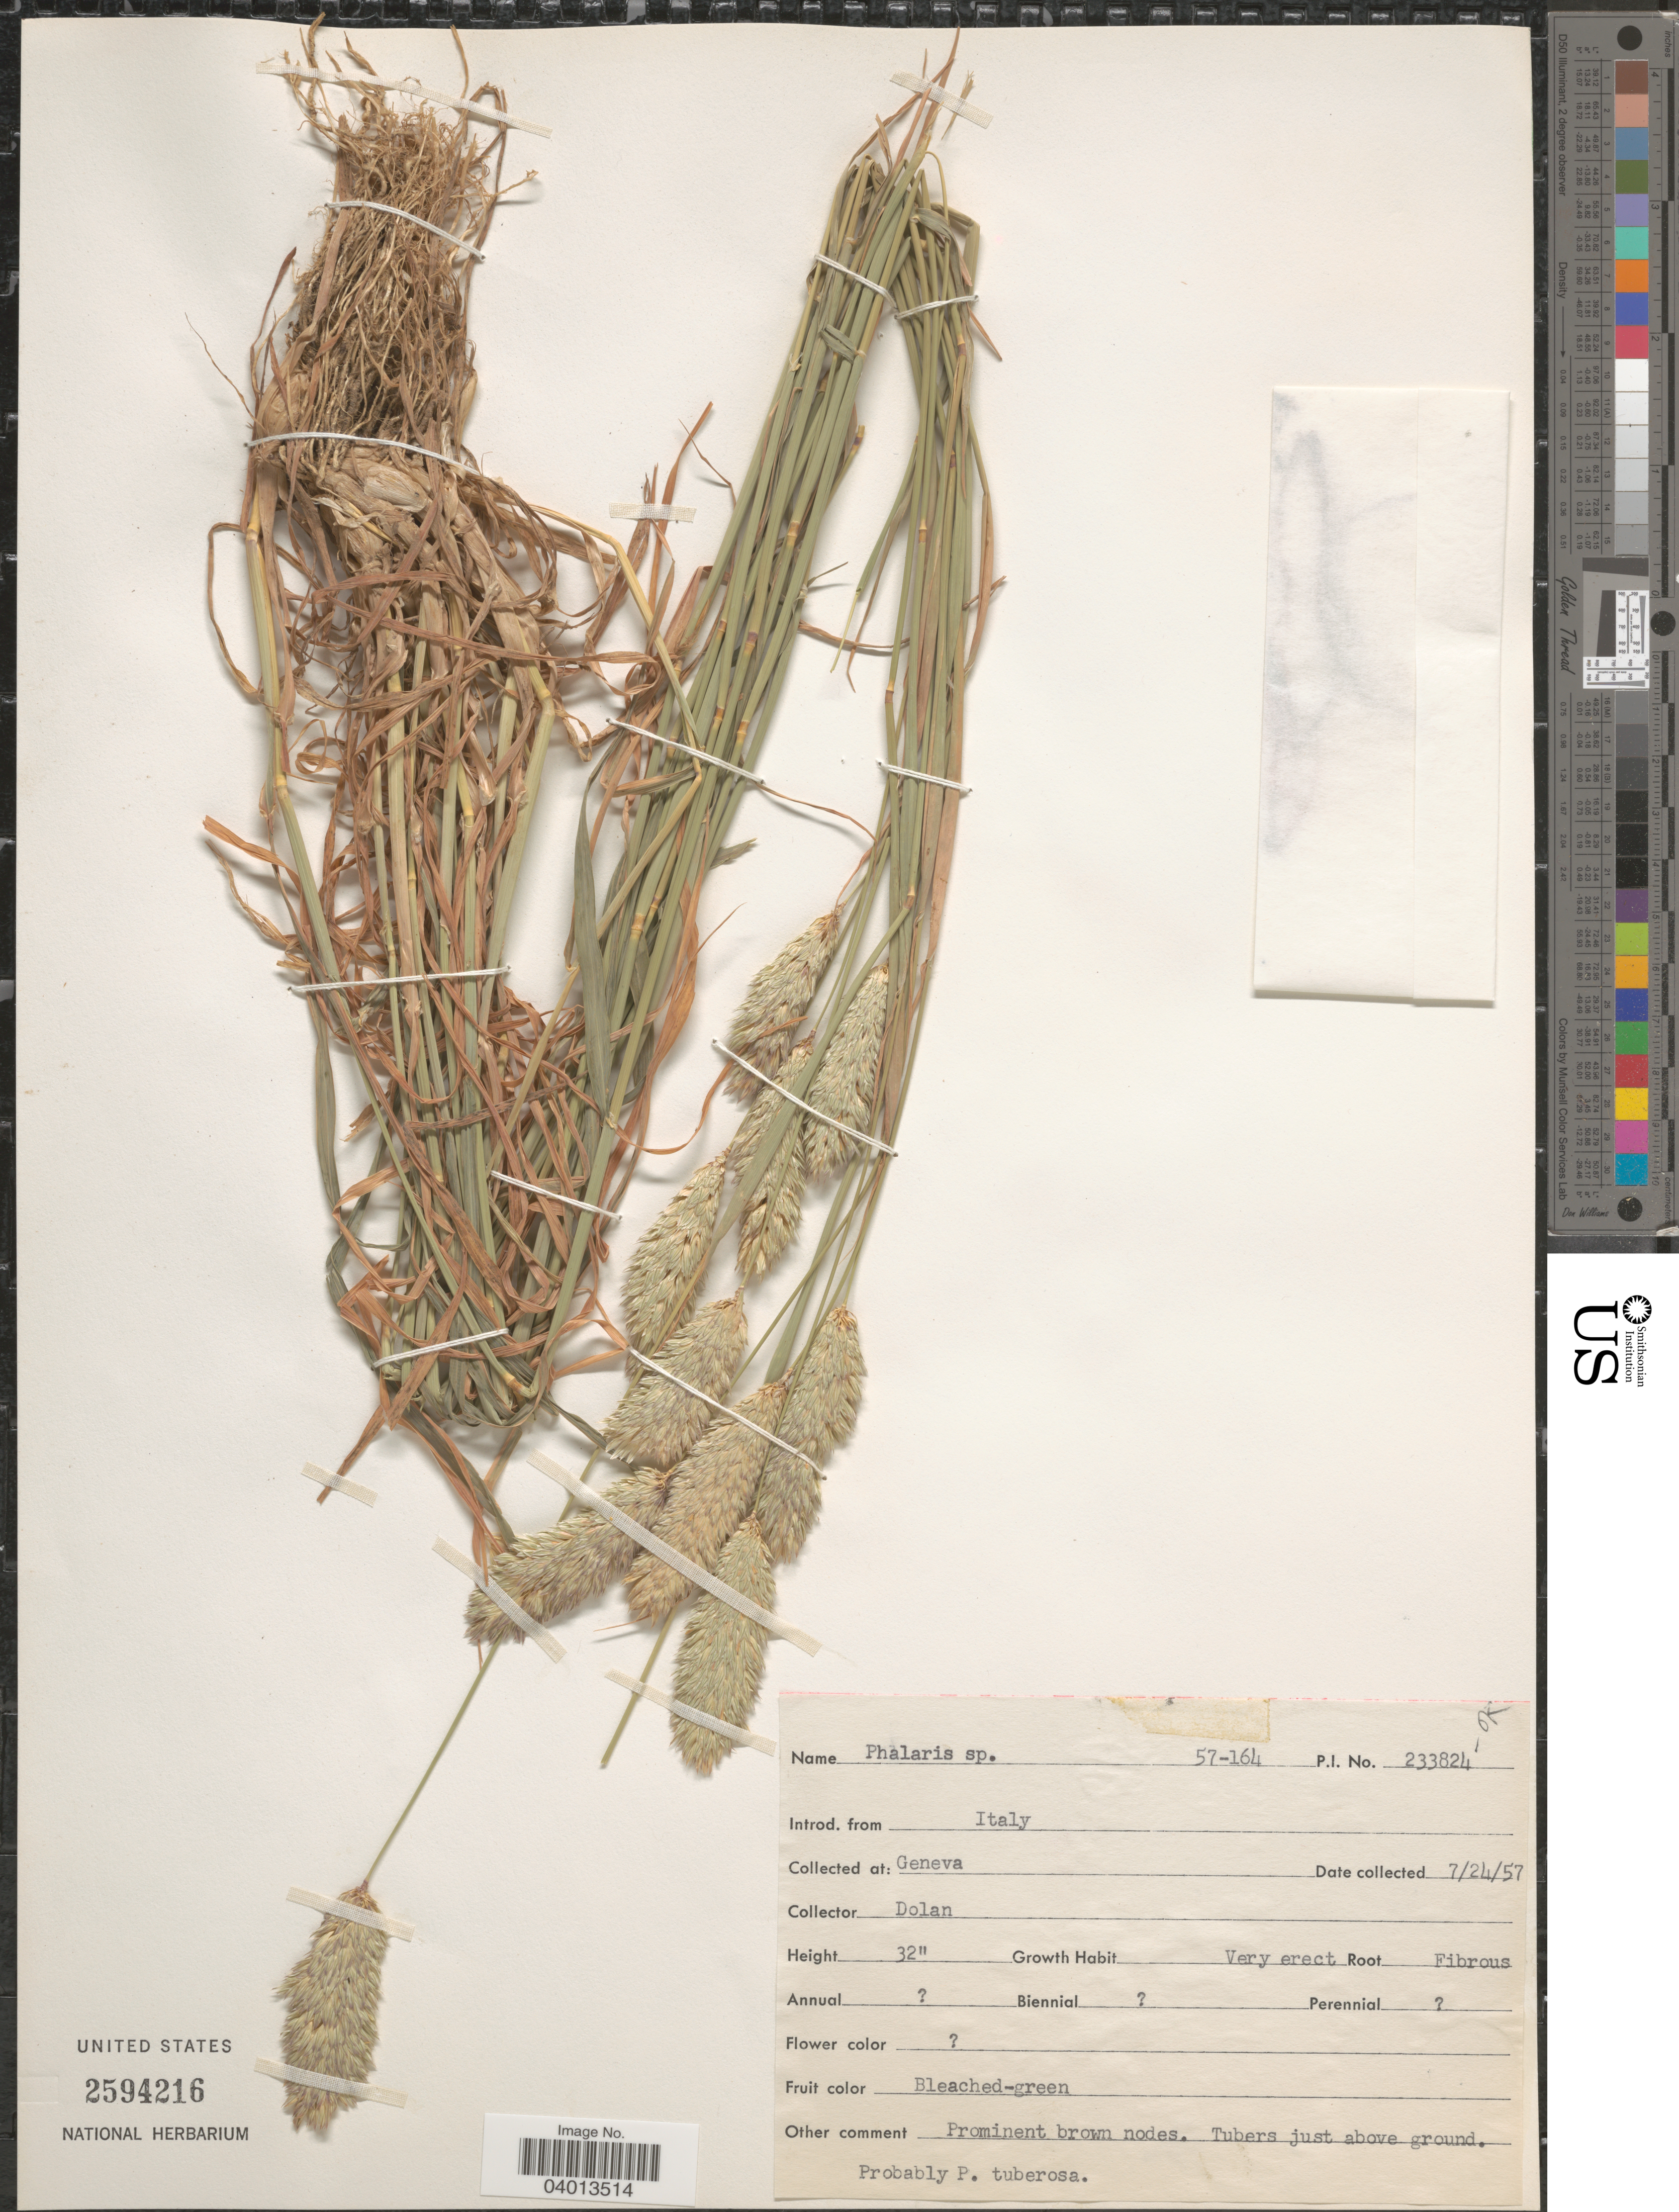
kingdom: Plantae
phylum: Tracheophyta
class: Liliopsida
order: Poales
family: Poaceae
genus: Phalaris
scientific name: Phalaris sp.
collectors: Dolan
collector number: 233824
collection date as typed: Transcribed d/m/y: 24/7/57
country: Switzerland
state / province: Genève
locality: At Geneva.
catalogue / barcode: US 2594216